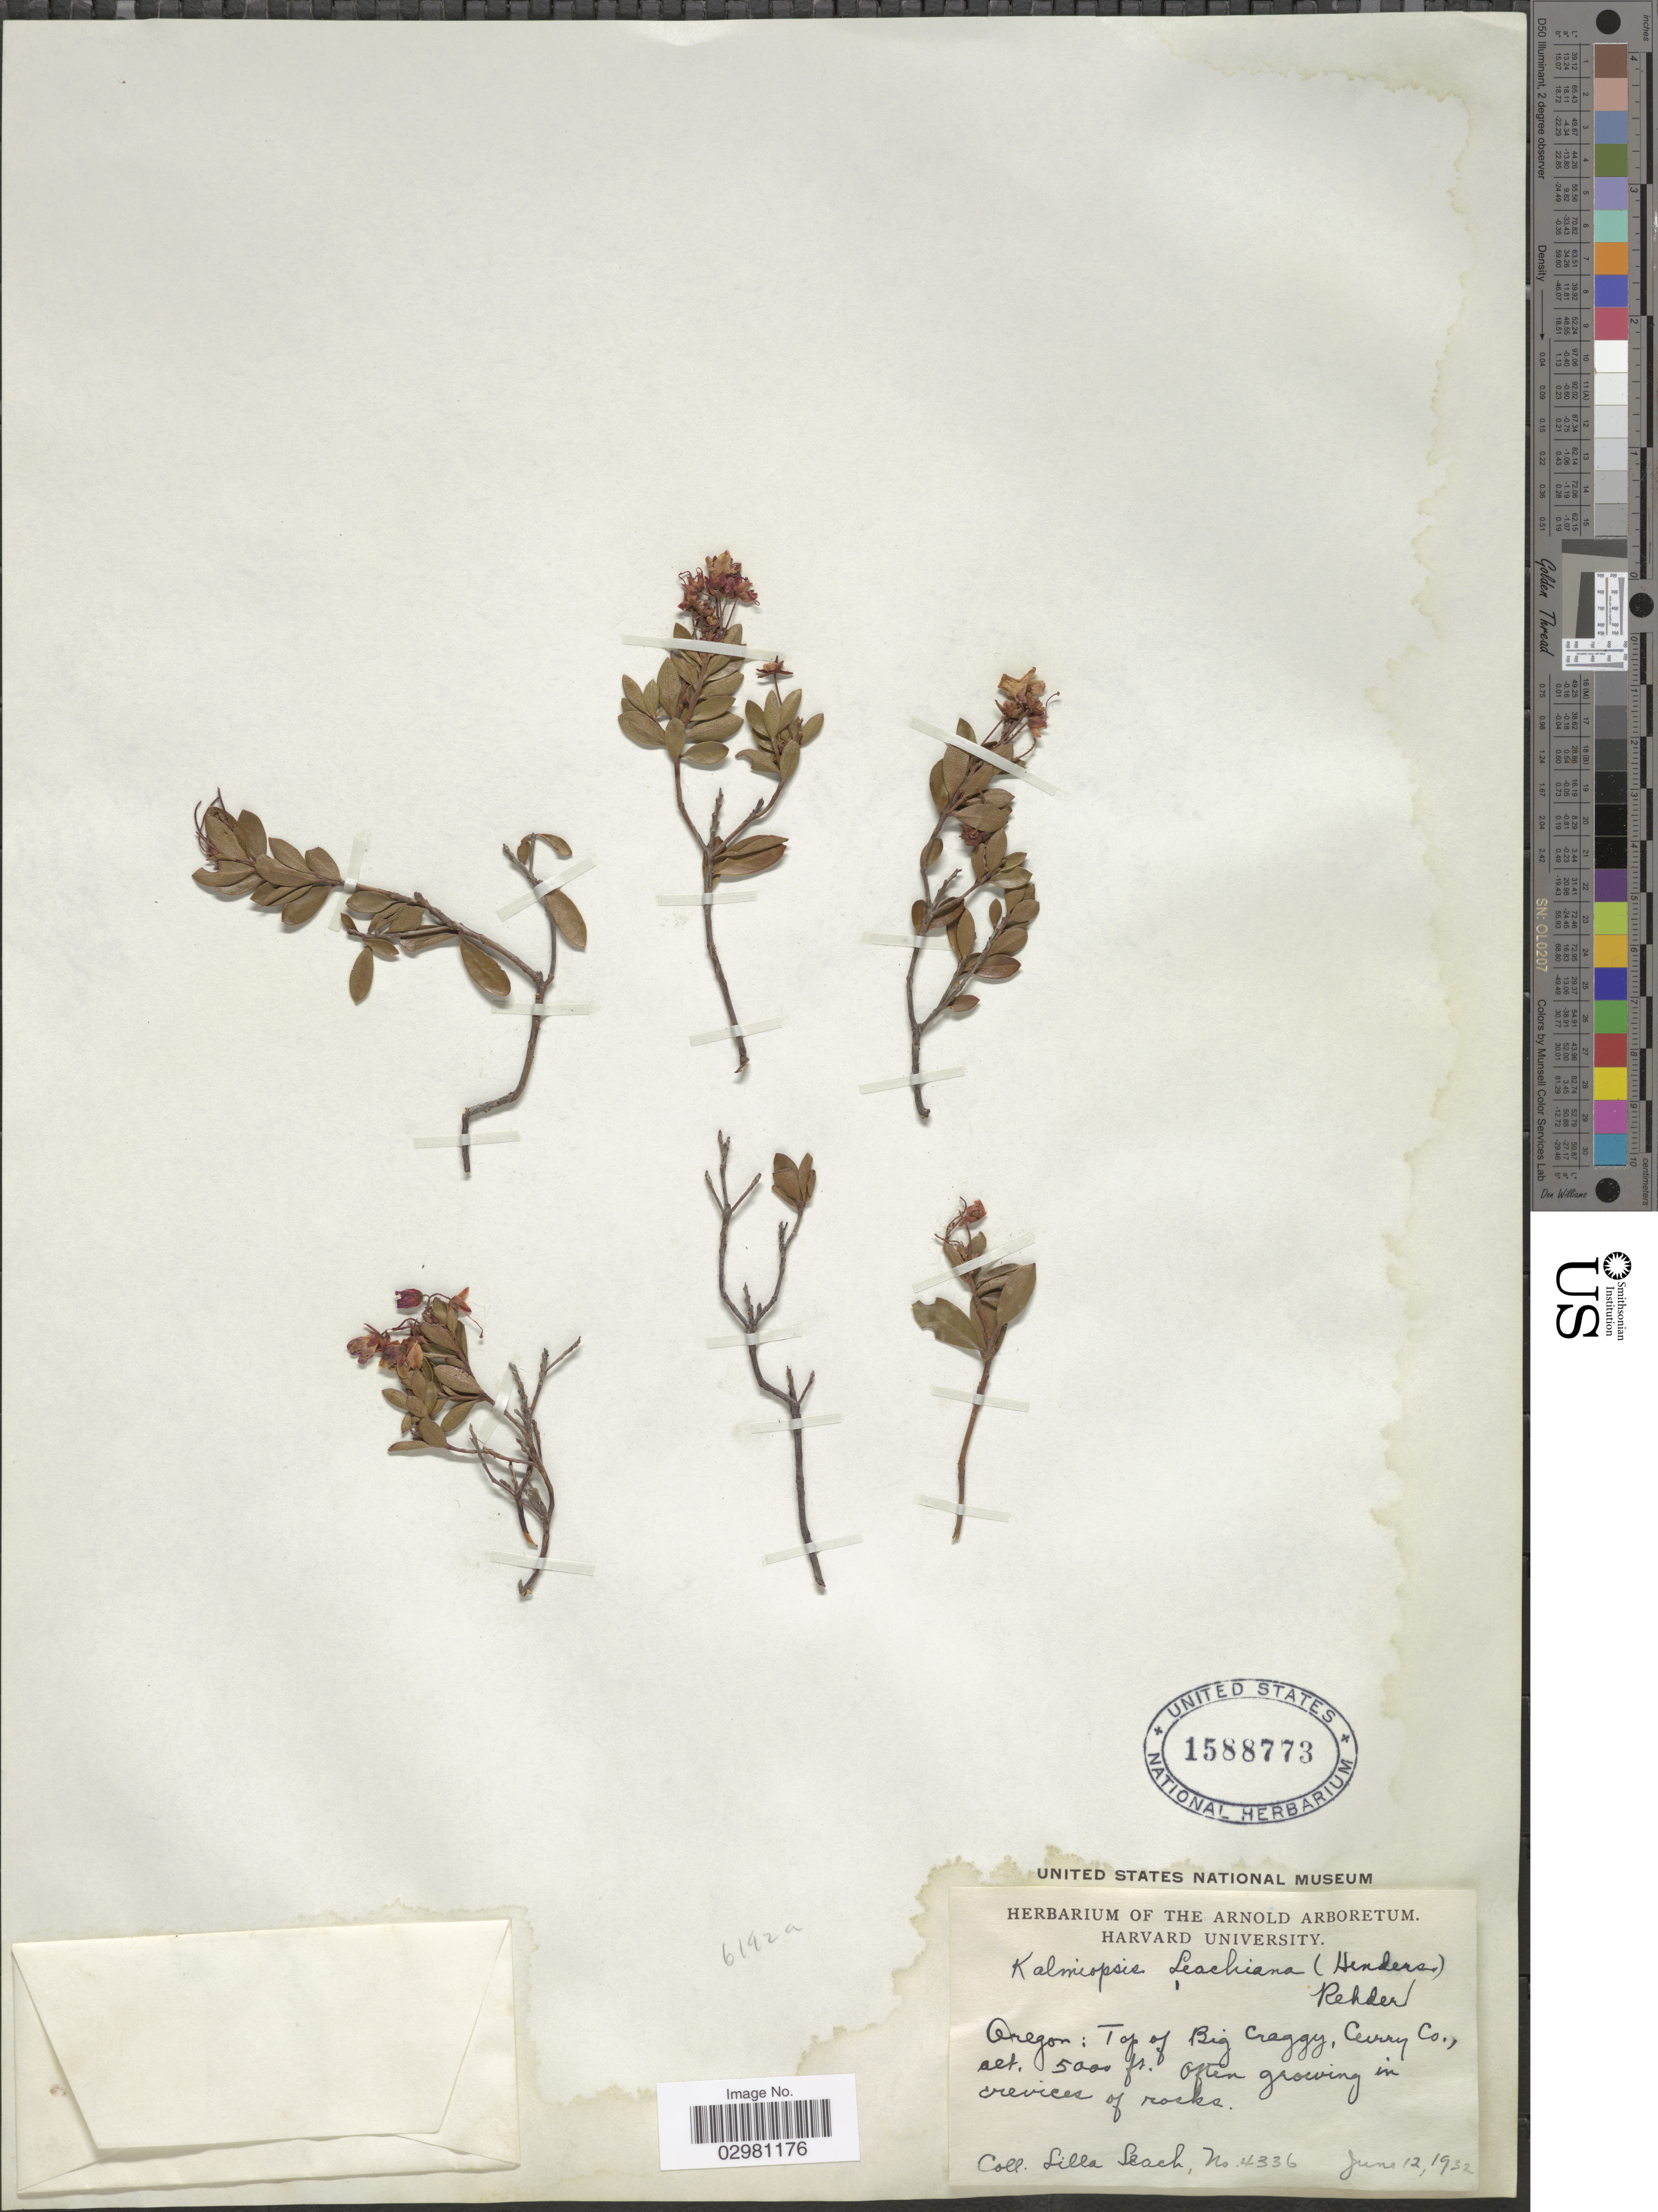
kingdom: Plantae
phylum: Tracheophyta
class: Magnoliopsida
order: Ericales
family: Ericaceae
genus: Kalmiopsis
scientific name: Kalmiopsis leachiana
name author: (L.F. Hend.) Rehder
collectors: L. Leach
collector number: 4336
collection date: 1932-06-12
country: United States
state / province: Oregon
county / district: Curry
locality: Oregon: Top of Big Craggy, Curry Co.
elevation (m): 1524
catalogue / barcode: US 1588773